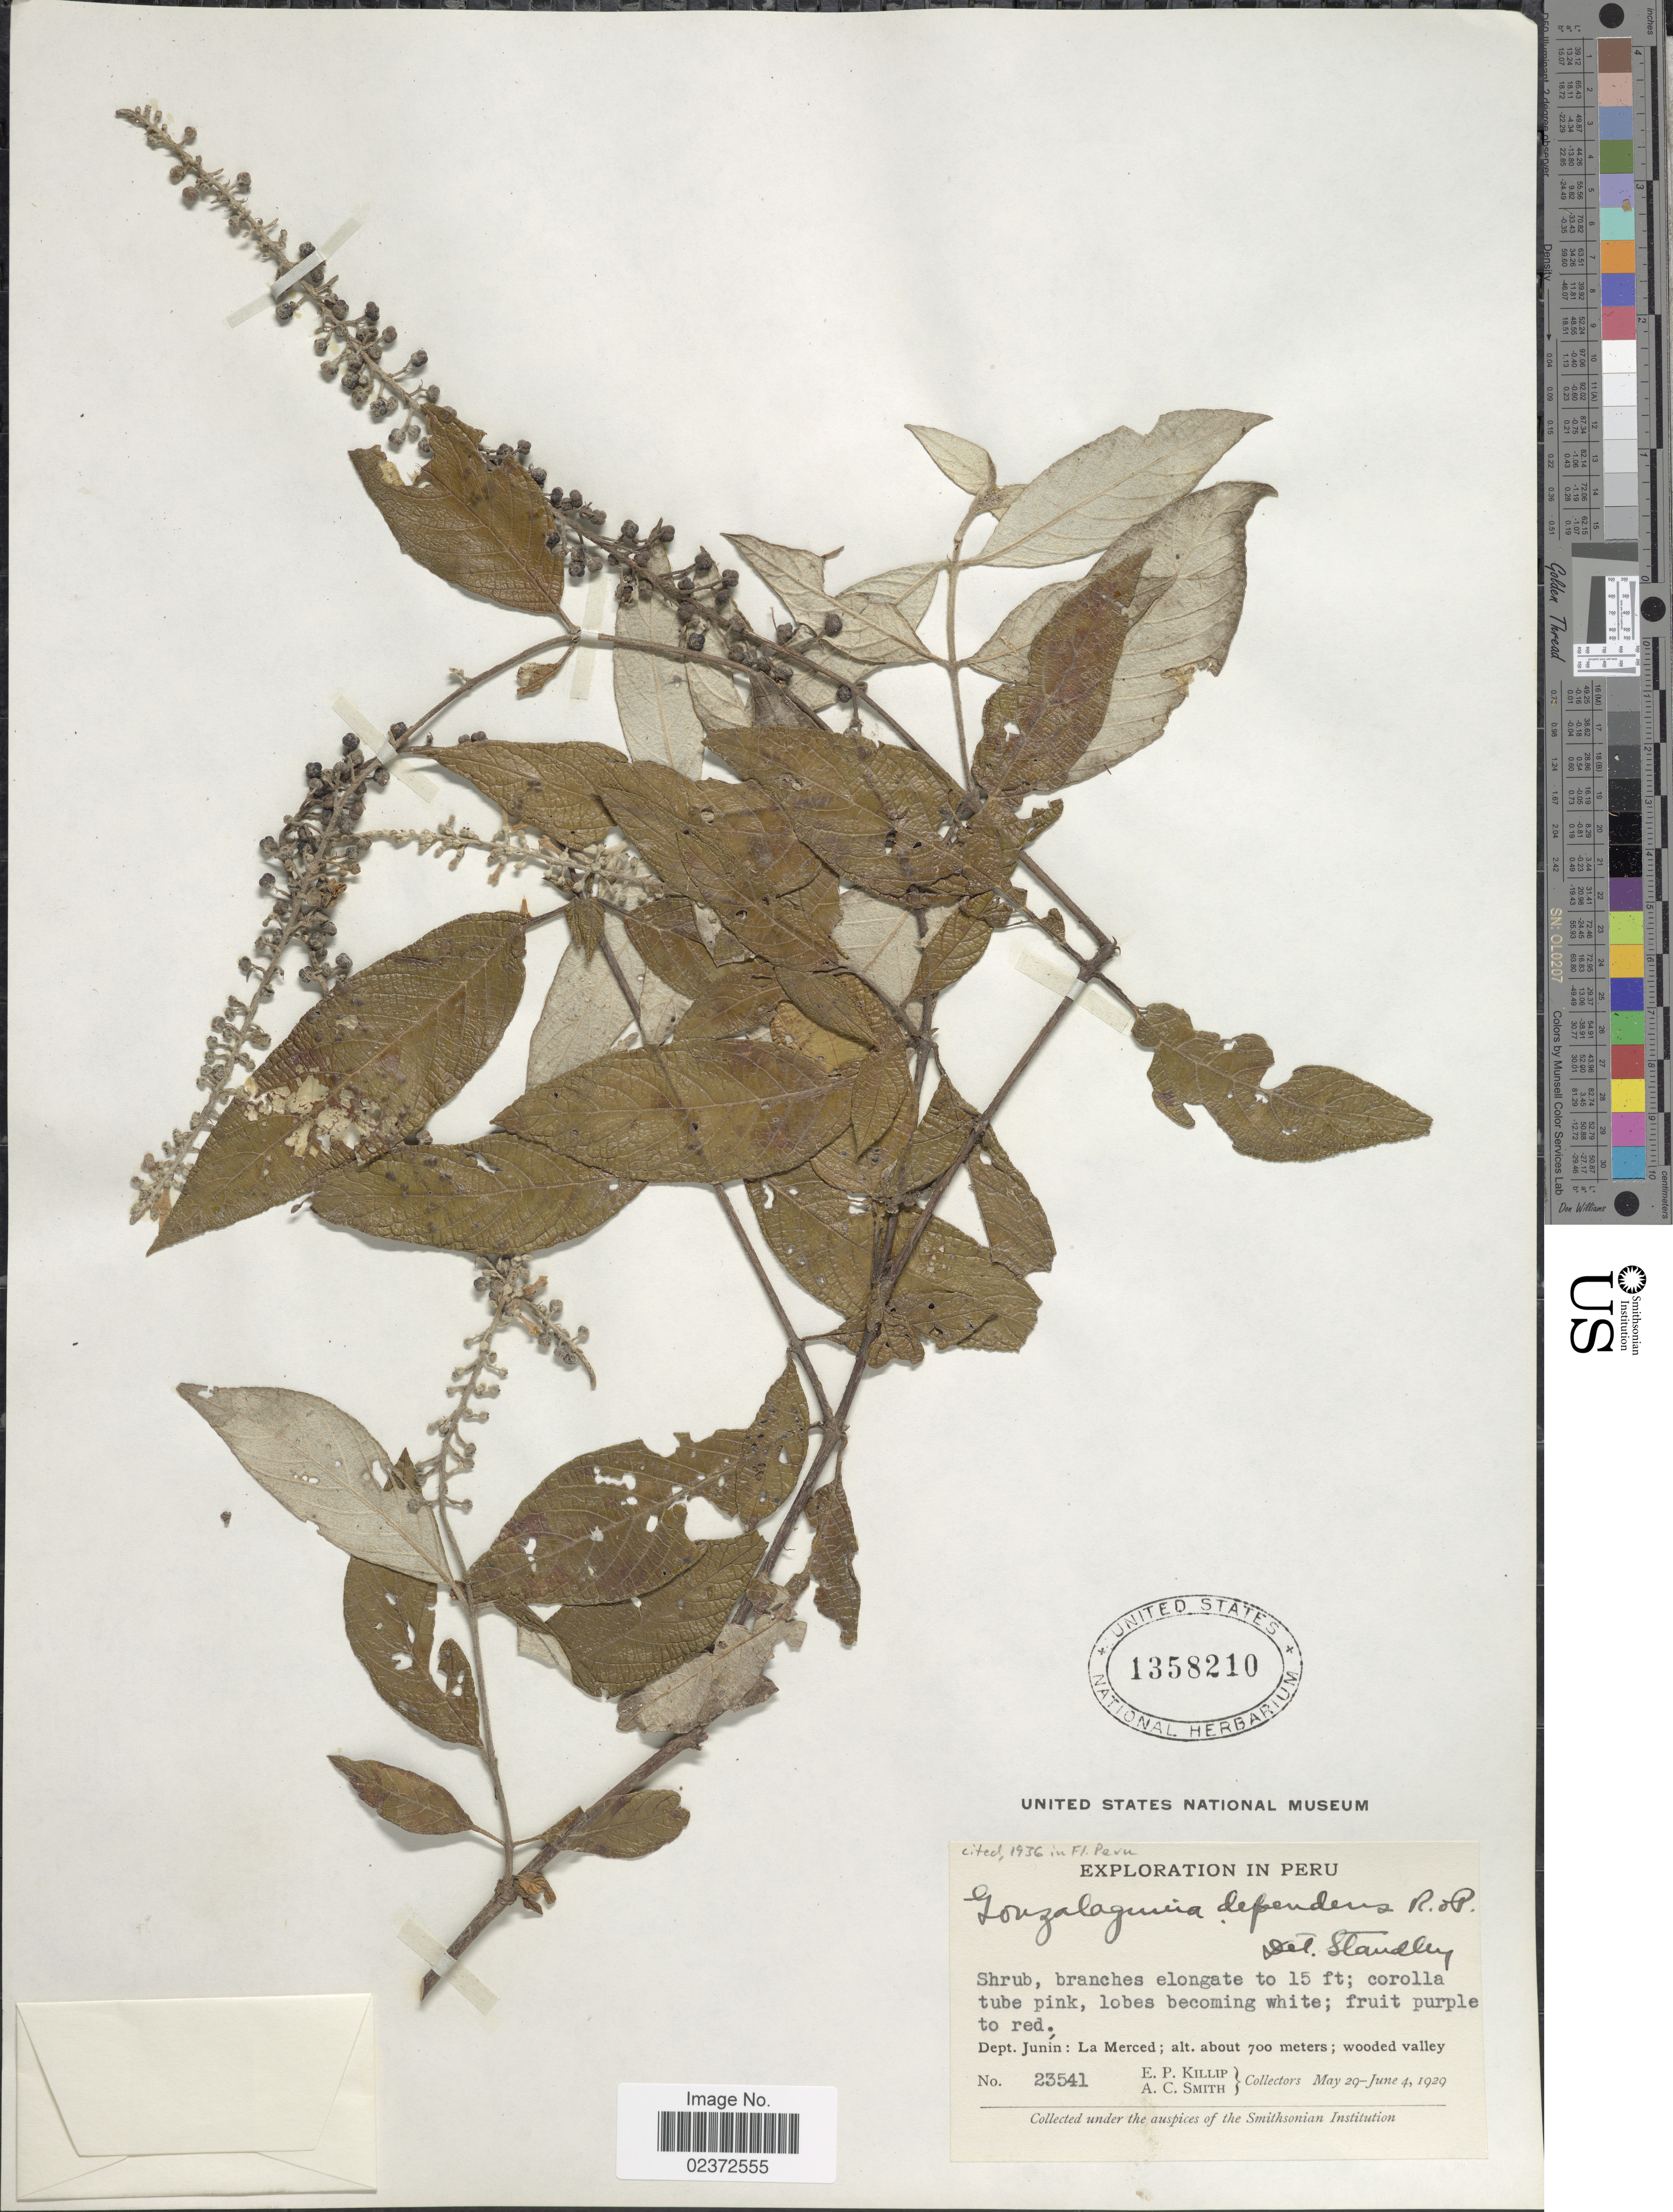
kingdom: Plantae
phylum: Tracheophyta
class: Magnoliopsida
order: Gentianales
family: Rubiaceae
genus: Gonzalagunia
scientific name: Gonzalagunia dependens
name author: Ruiz & Pav.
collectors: E. P. Killip & A. C. Smith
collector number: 23541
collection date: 1929-05-29/1929-06-04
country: Peru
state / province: Junín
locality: La Merced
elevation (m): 700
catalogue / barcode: US 1358210